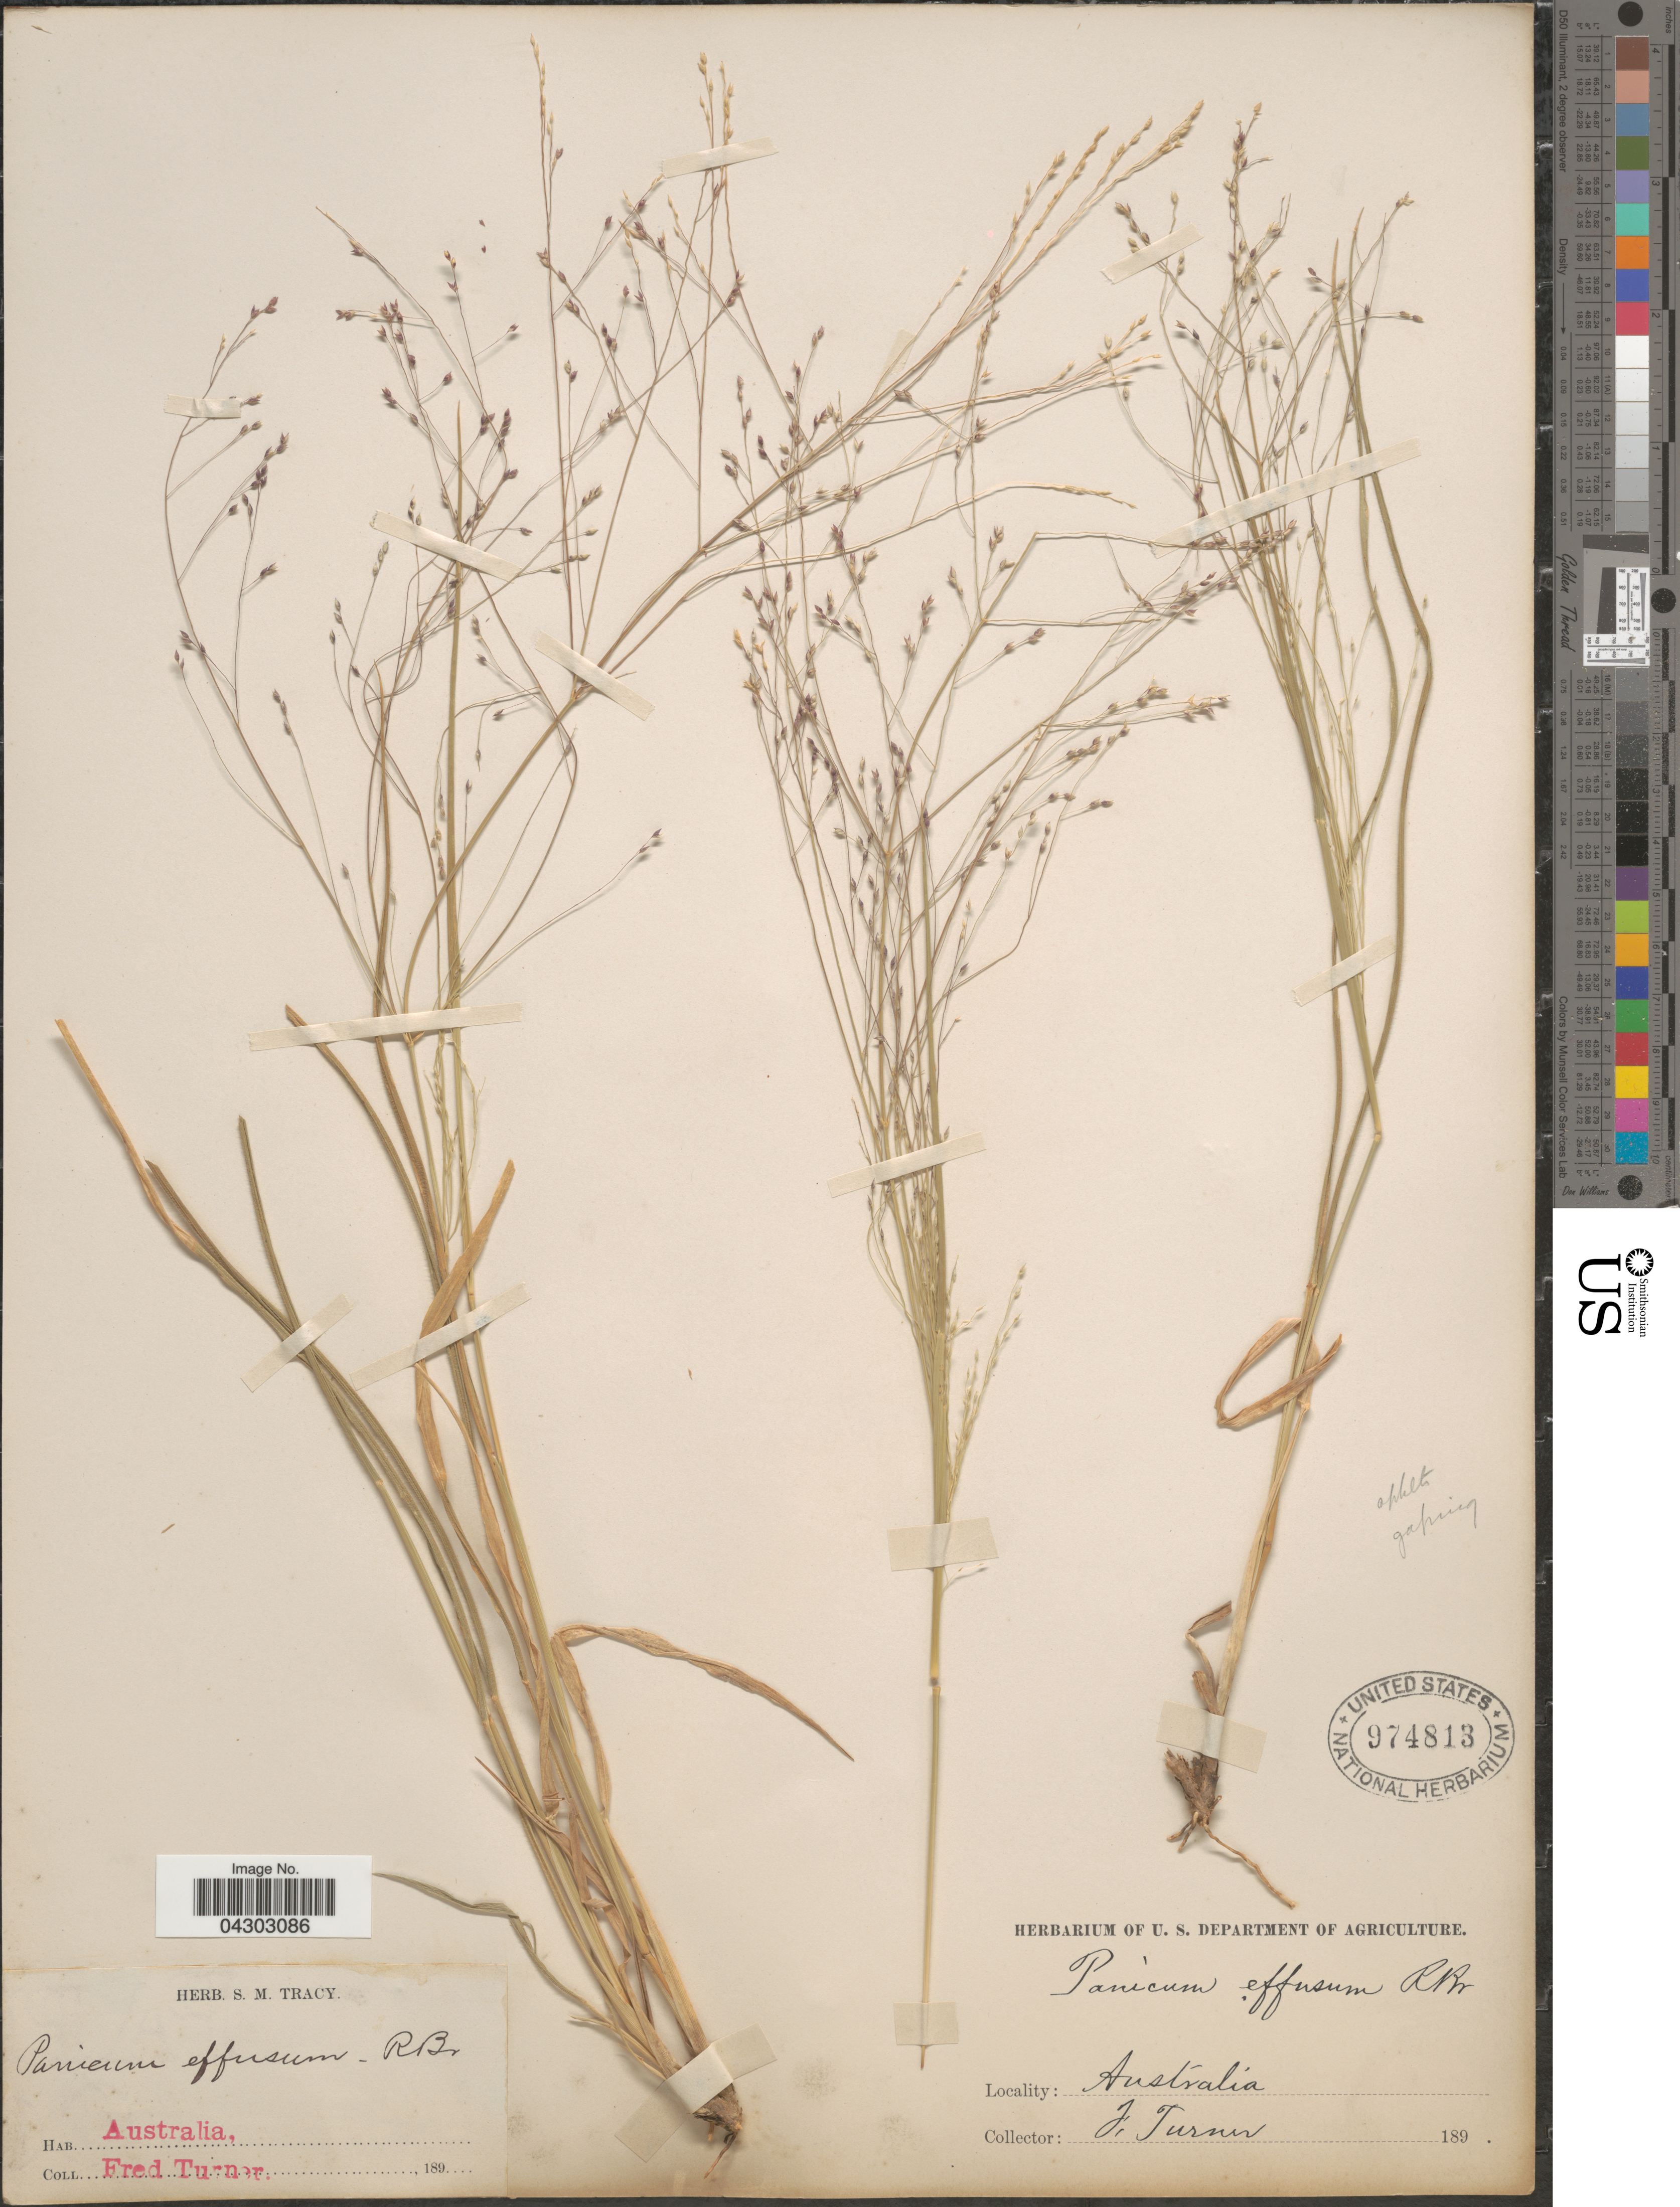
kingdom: Plantae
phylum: Tracheophyta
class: Liliopsida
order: Poales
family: Poaceae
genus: Panicum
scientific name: Panicum effusum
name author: R. Br.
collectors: F. Turner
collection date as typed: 189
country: Australia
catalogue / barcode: US 974813